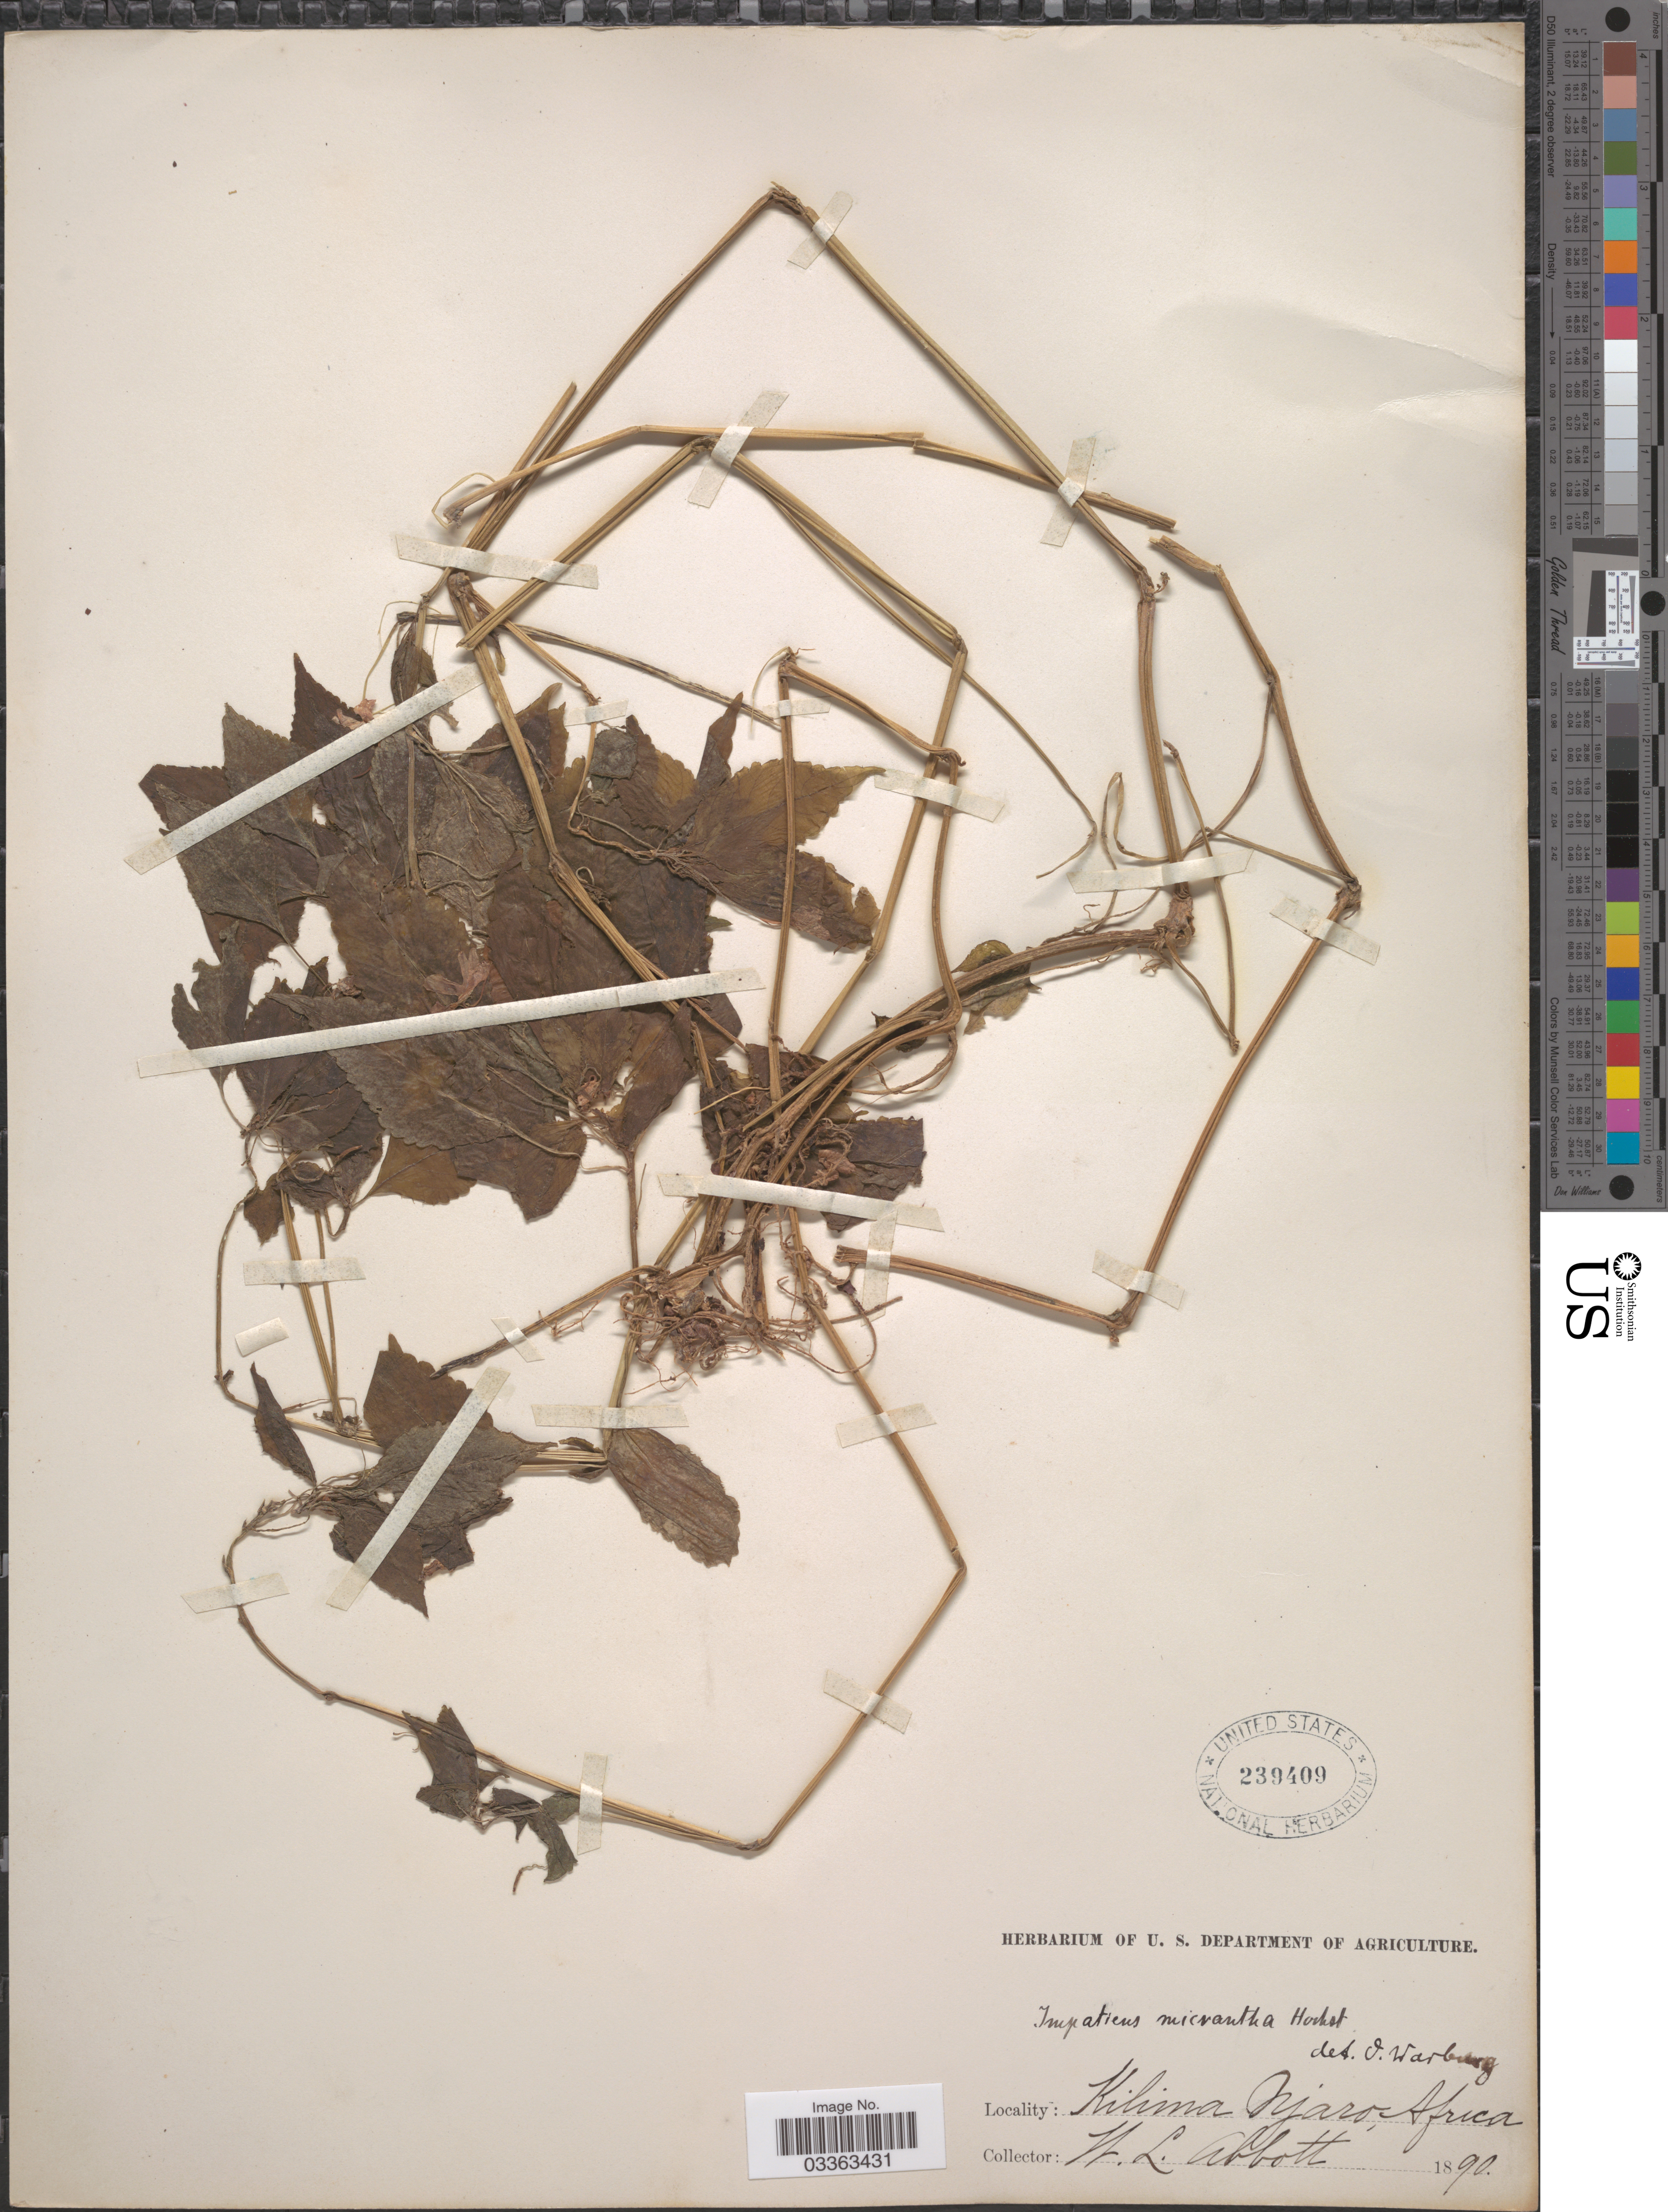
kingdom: Plantae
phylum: Tracheophyta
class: Magnoliopsida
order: Ericales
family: Balsaminaceae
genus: Impatiens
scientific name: Impatiens microstachys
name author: Hook. f.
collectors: W. L. Abbott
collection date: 1890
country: Tanzania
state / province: Kilimanjaro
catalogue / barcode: US 239409